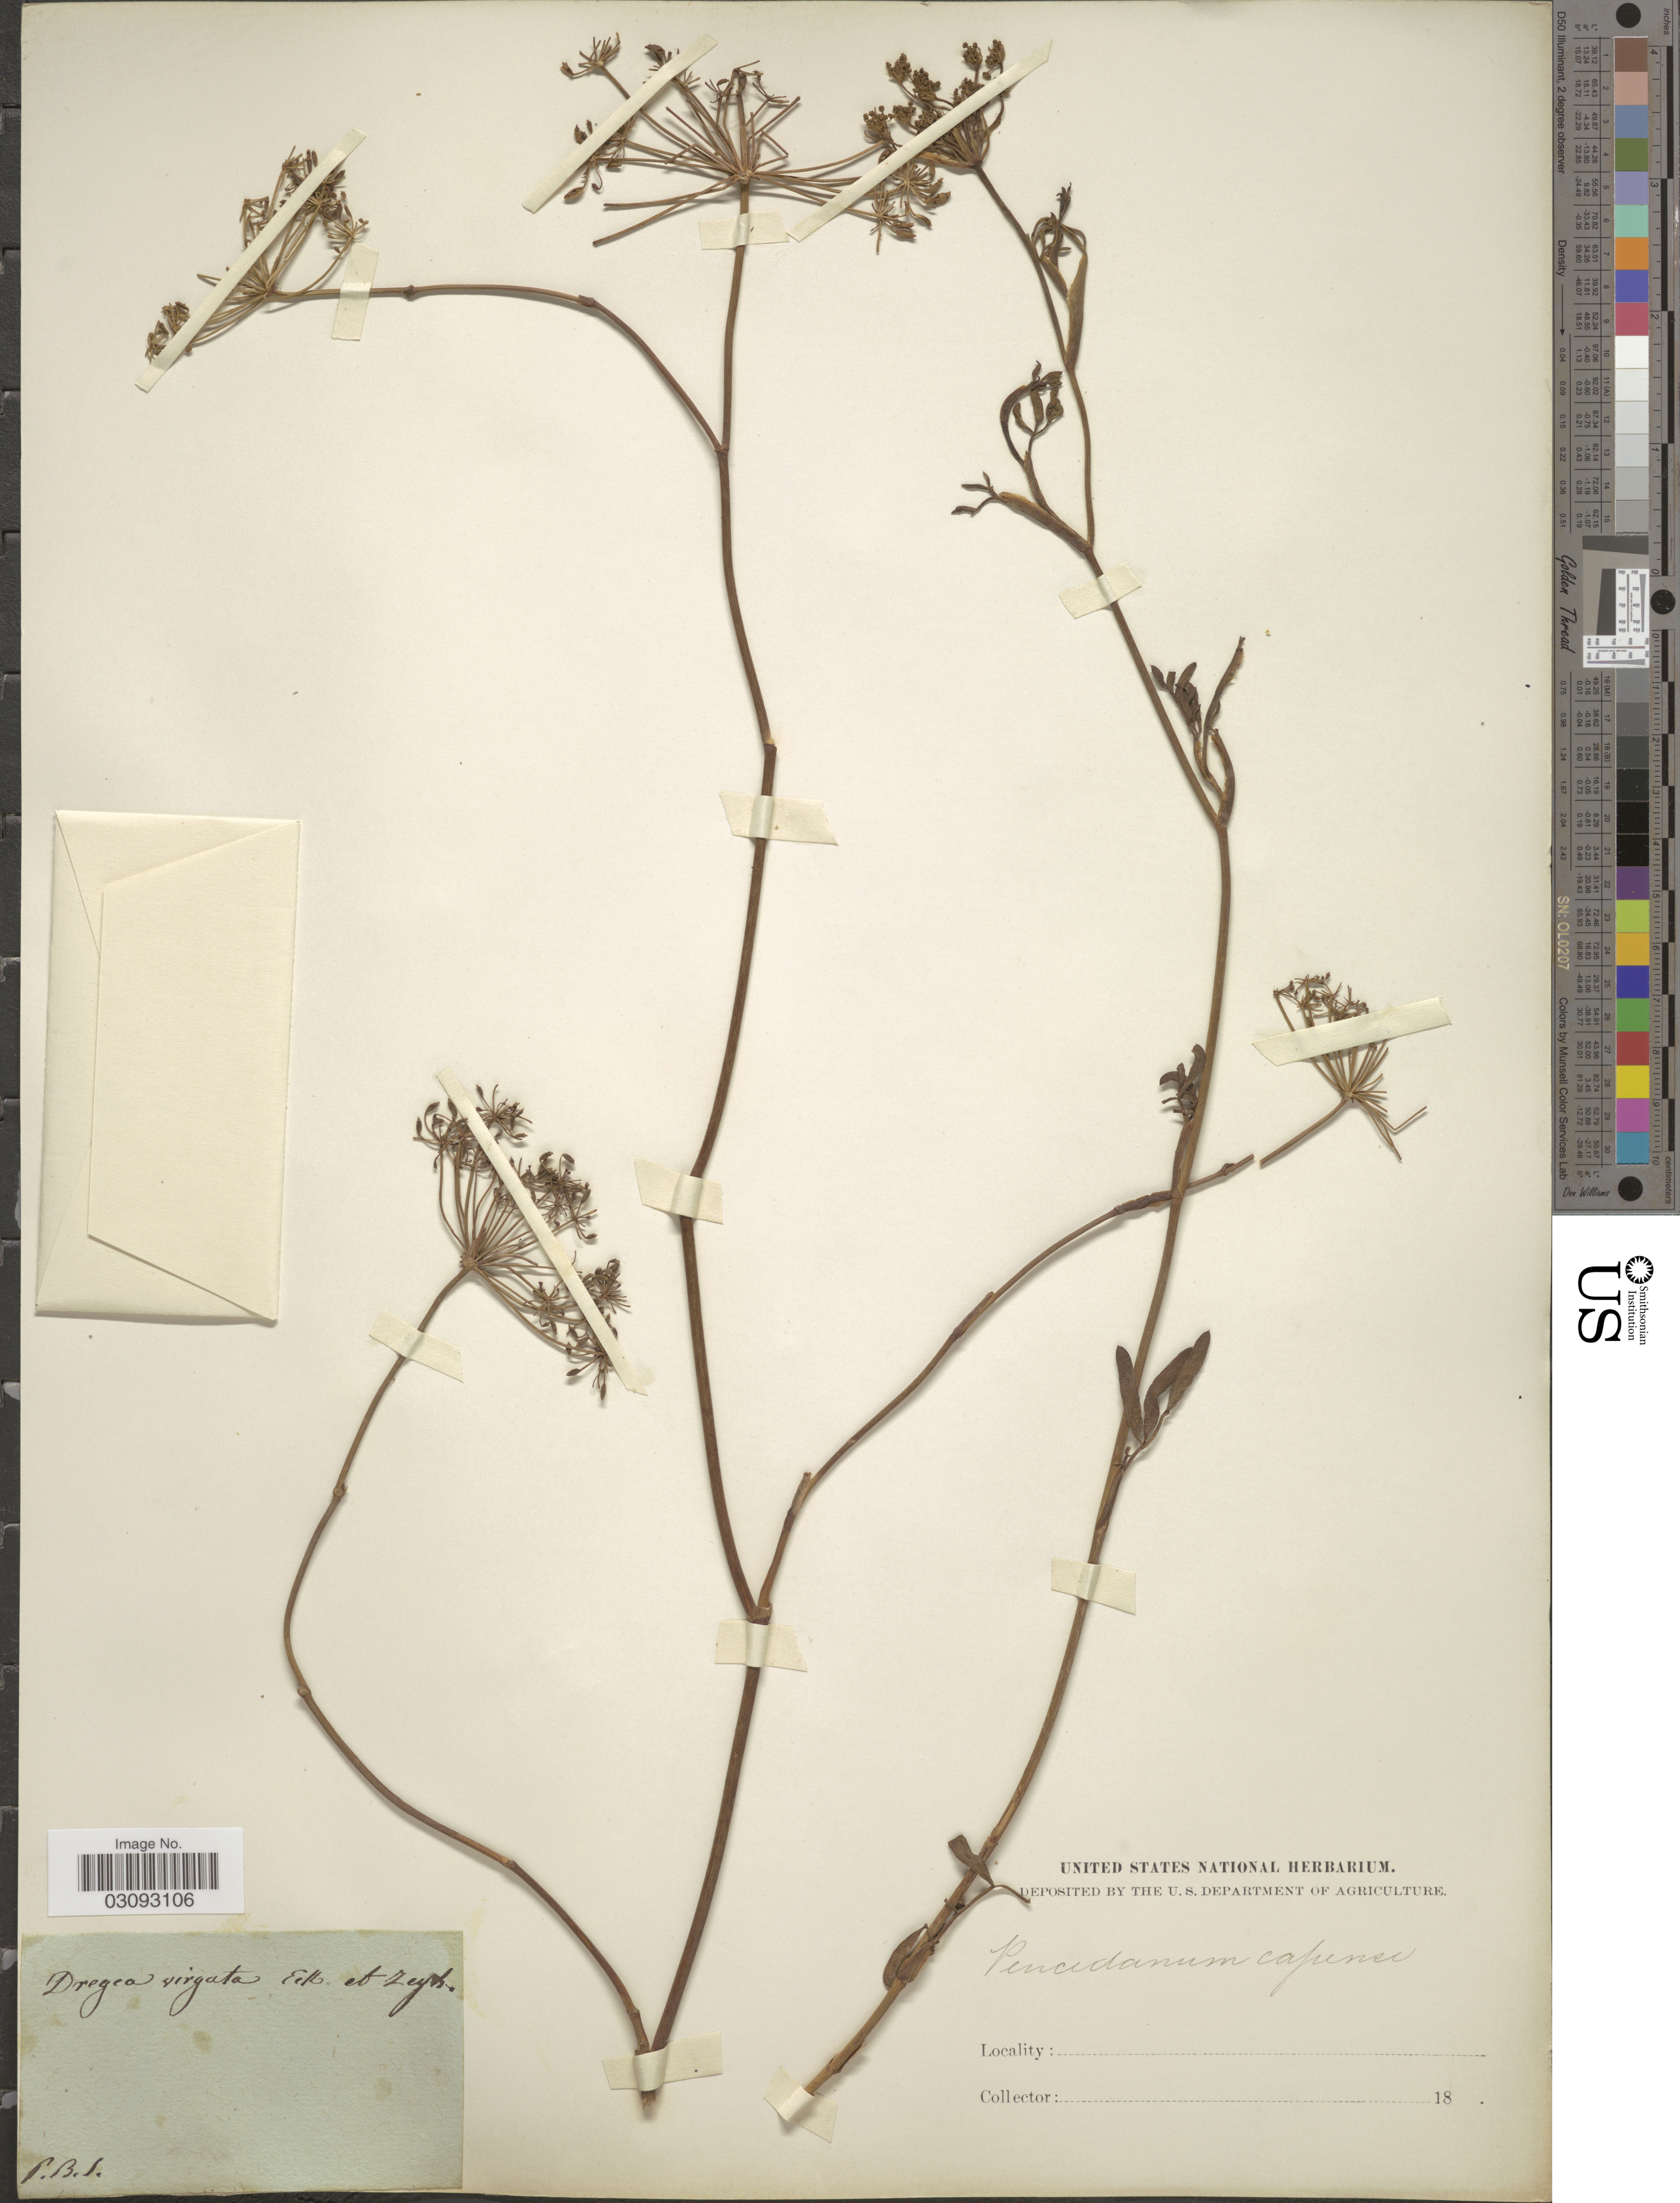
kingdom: Plantae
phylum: Tracheophyta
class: Magnoliopsida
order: Apiales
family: Apiaceae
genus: Peucedanum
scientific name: Peucedanum capense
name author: (Thunb.) Sond.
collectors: ex herb. United States National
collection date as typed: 18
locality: P. B. S.